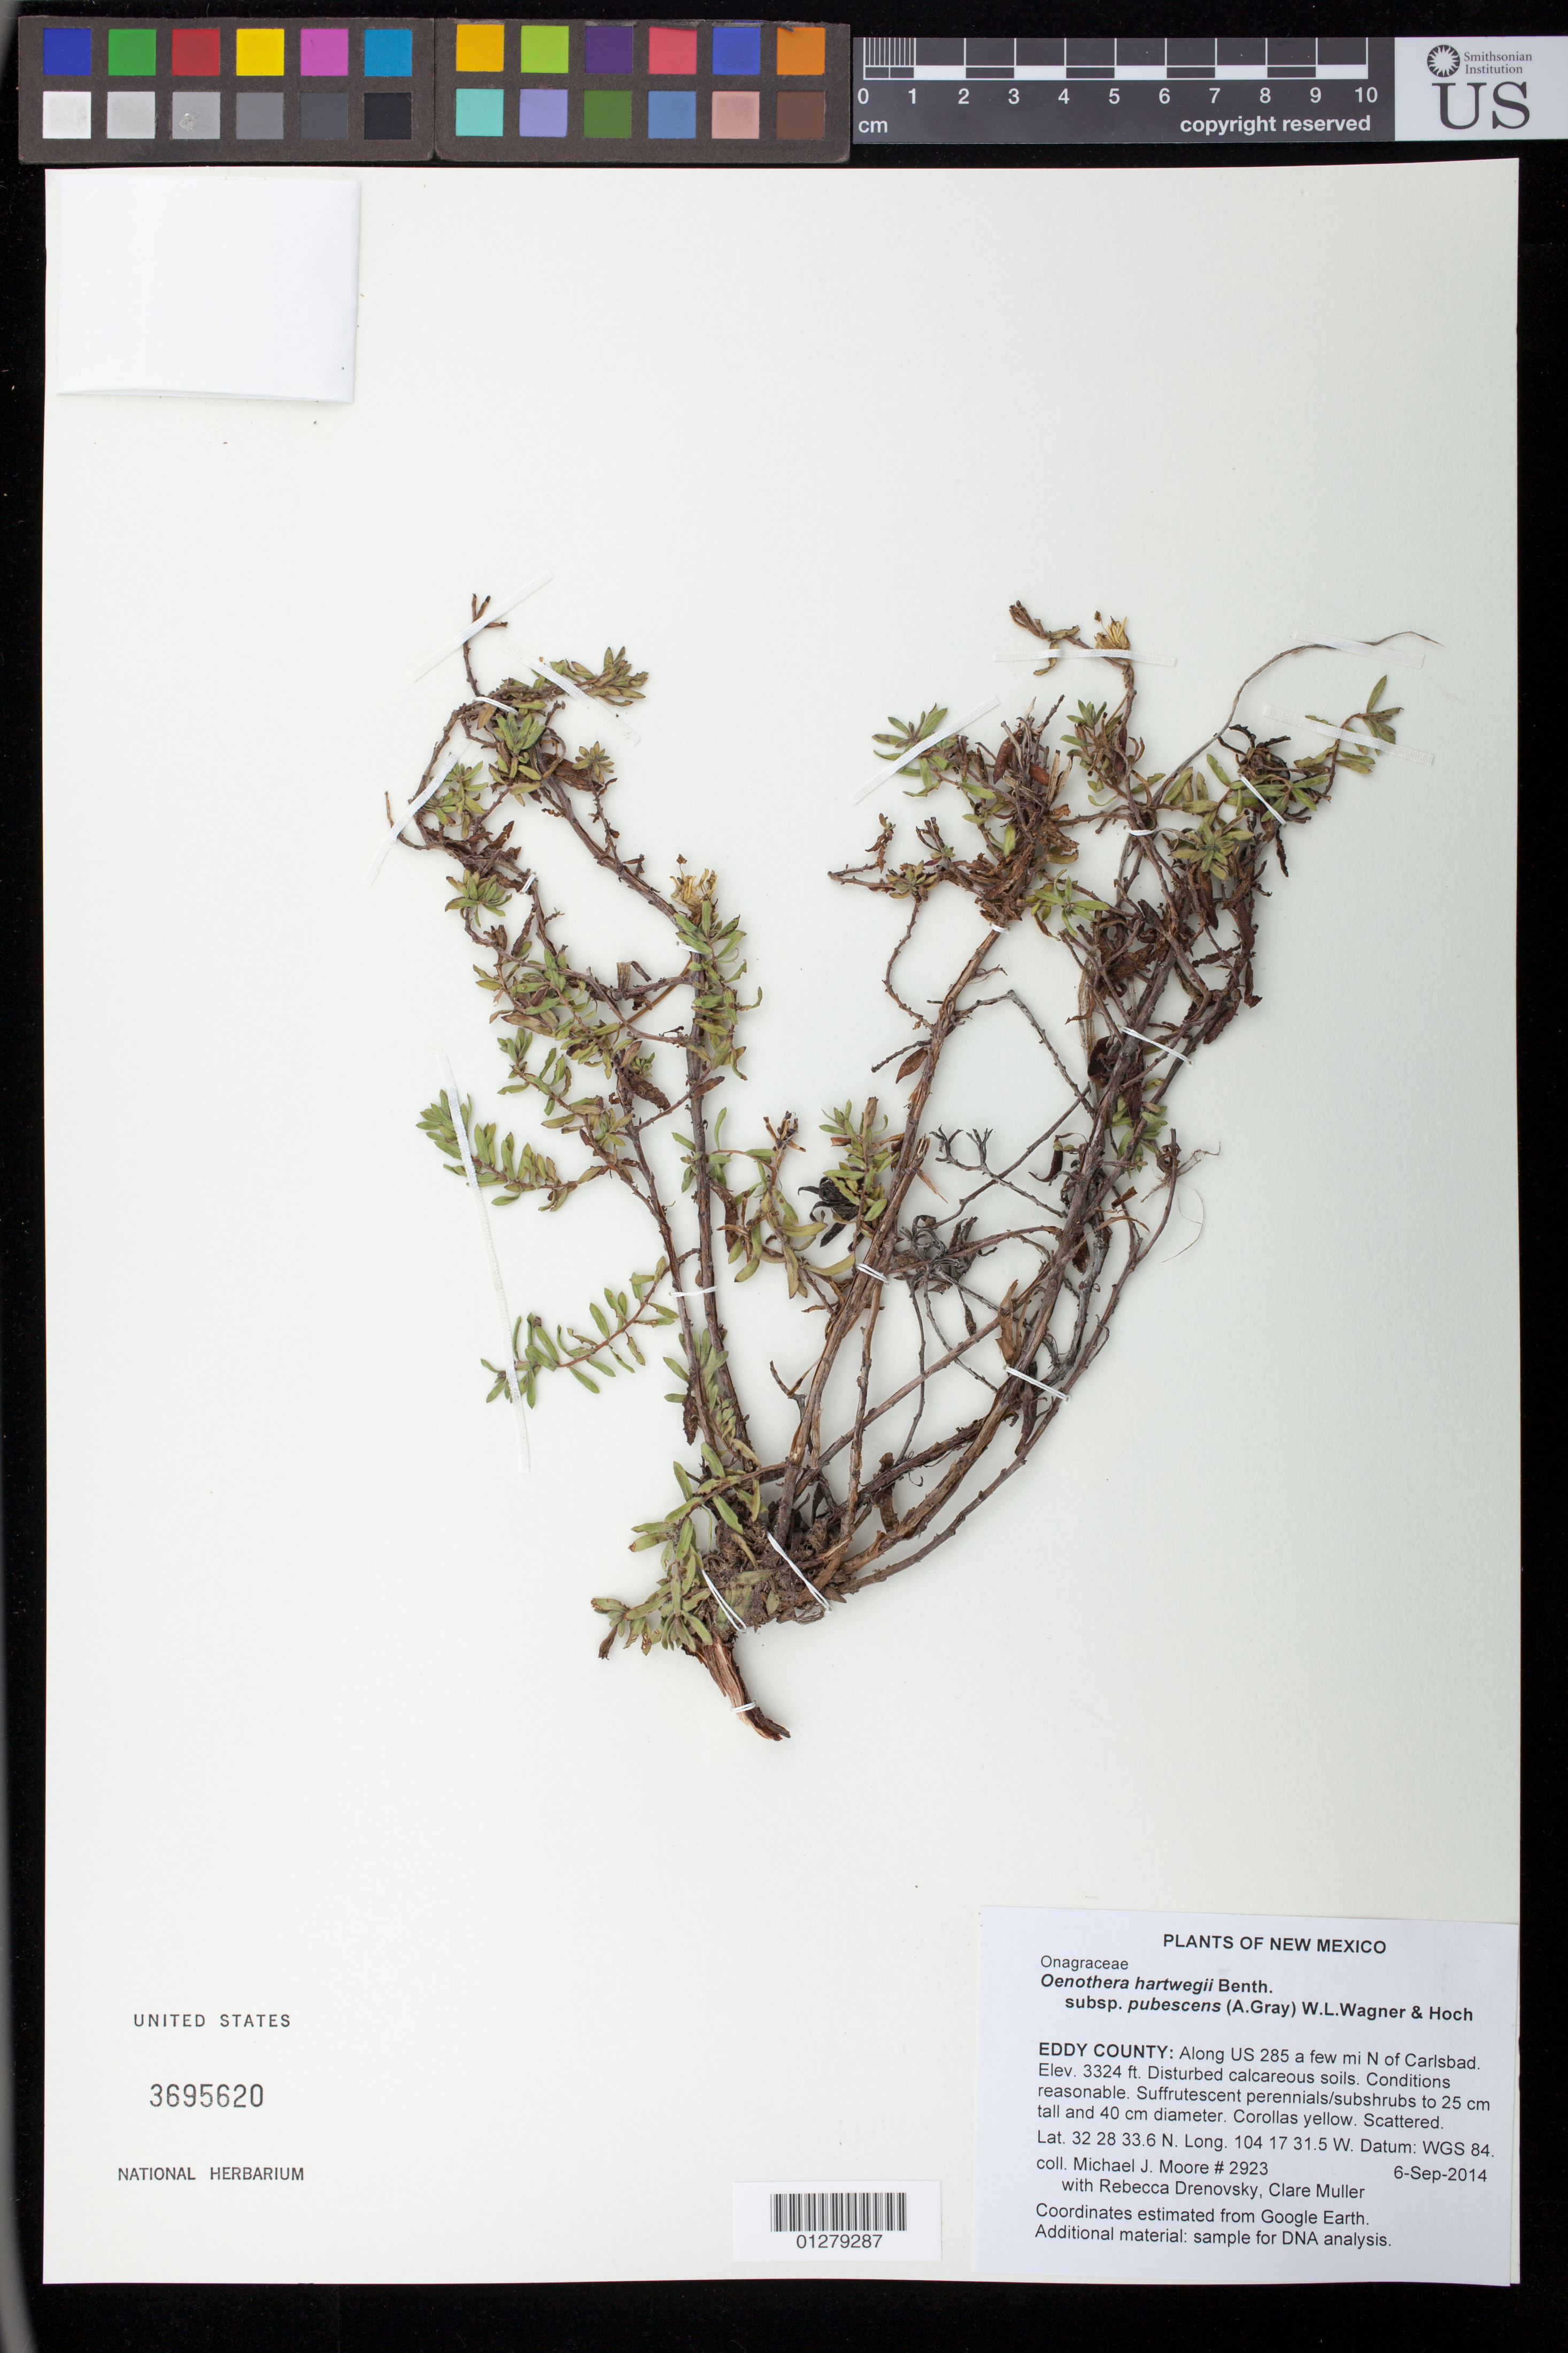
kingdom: Plantae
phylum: Tracheophyta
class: Magnoliopsida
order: Myrtales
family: Onagraceae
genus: Oenothera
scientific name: Oenothera hartwegii subsp. pubescens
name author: (A. Gray) W.L. Wagner & Hoch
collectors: M. J. Moore, R. Drenovsky & C. Muller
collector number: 2923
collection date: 2014-09-06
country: United States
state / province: New Mexico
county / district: Eddy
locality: Along US 285 a few mi N of Carlsbad.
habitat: Disturbed calcareous soils. Conditions reasonable.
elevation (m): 1013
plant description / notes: Coordinates estimated from Google Earth.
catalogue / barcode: US 3695620